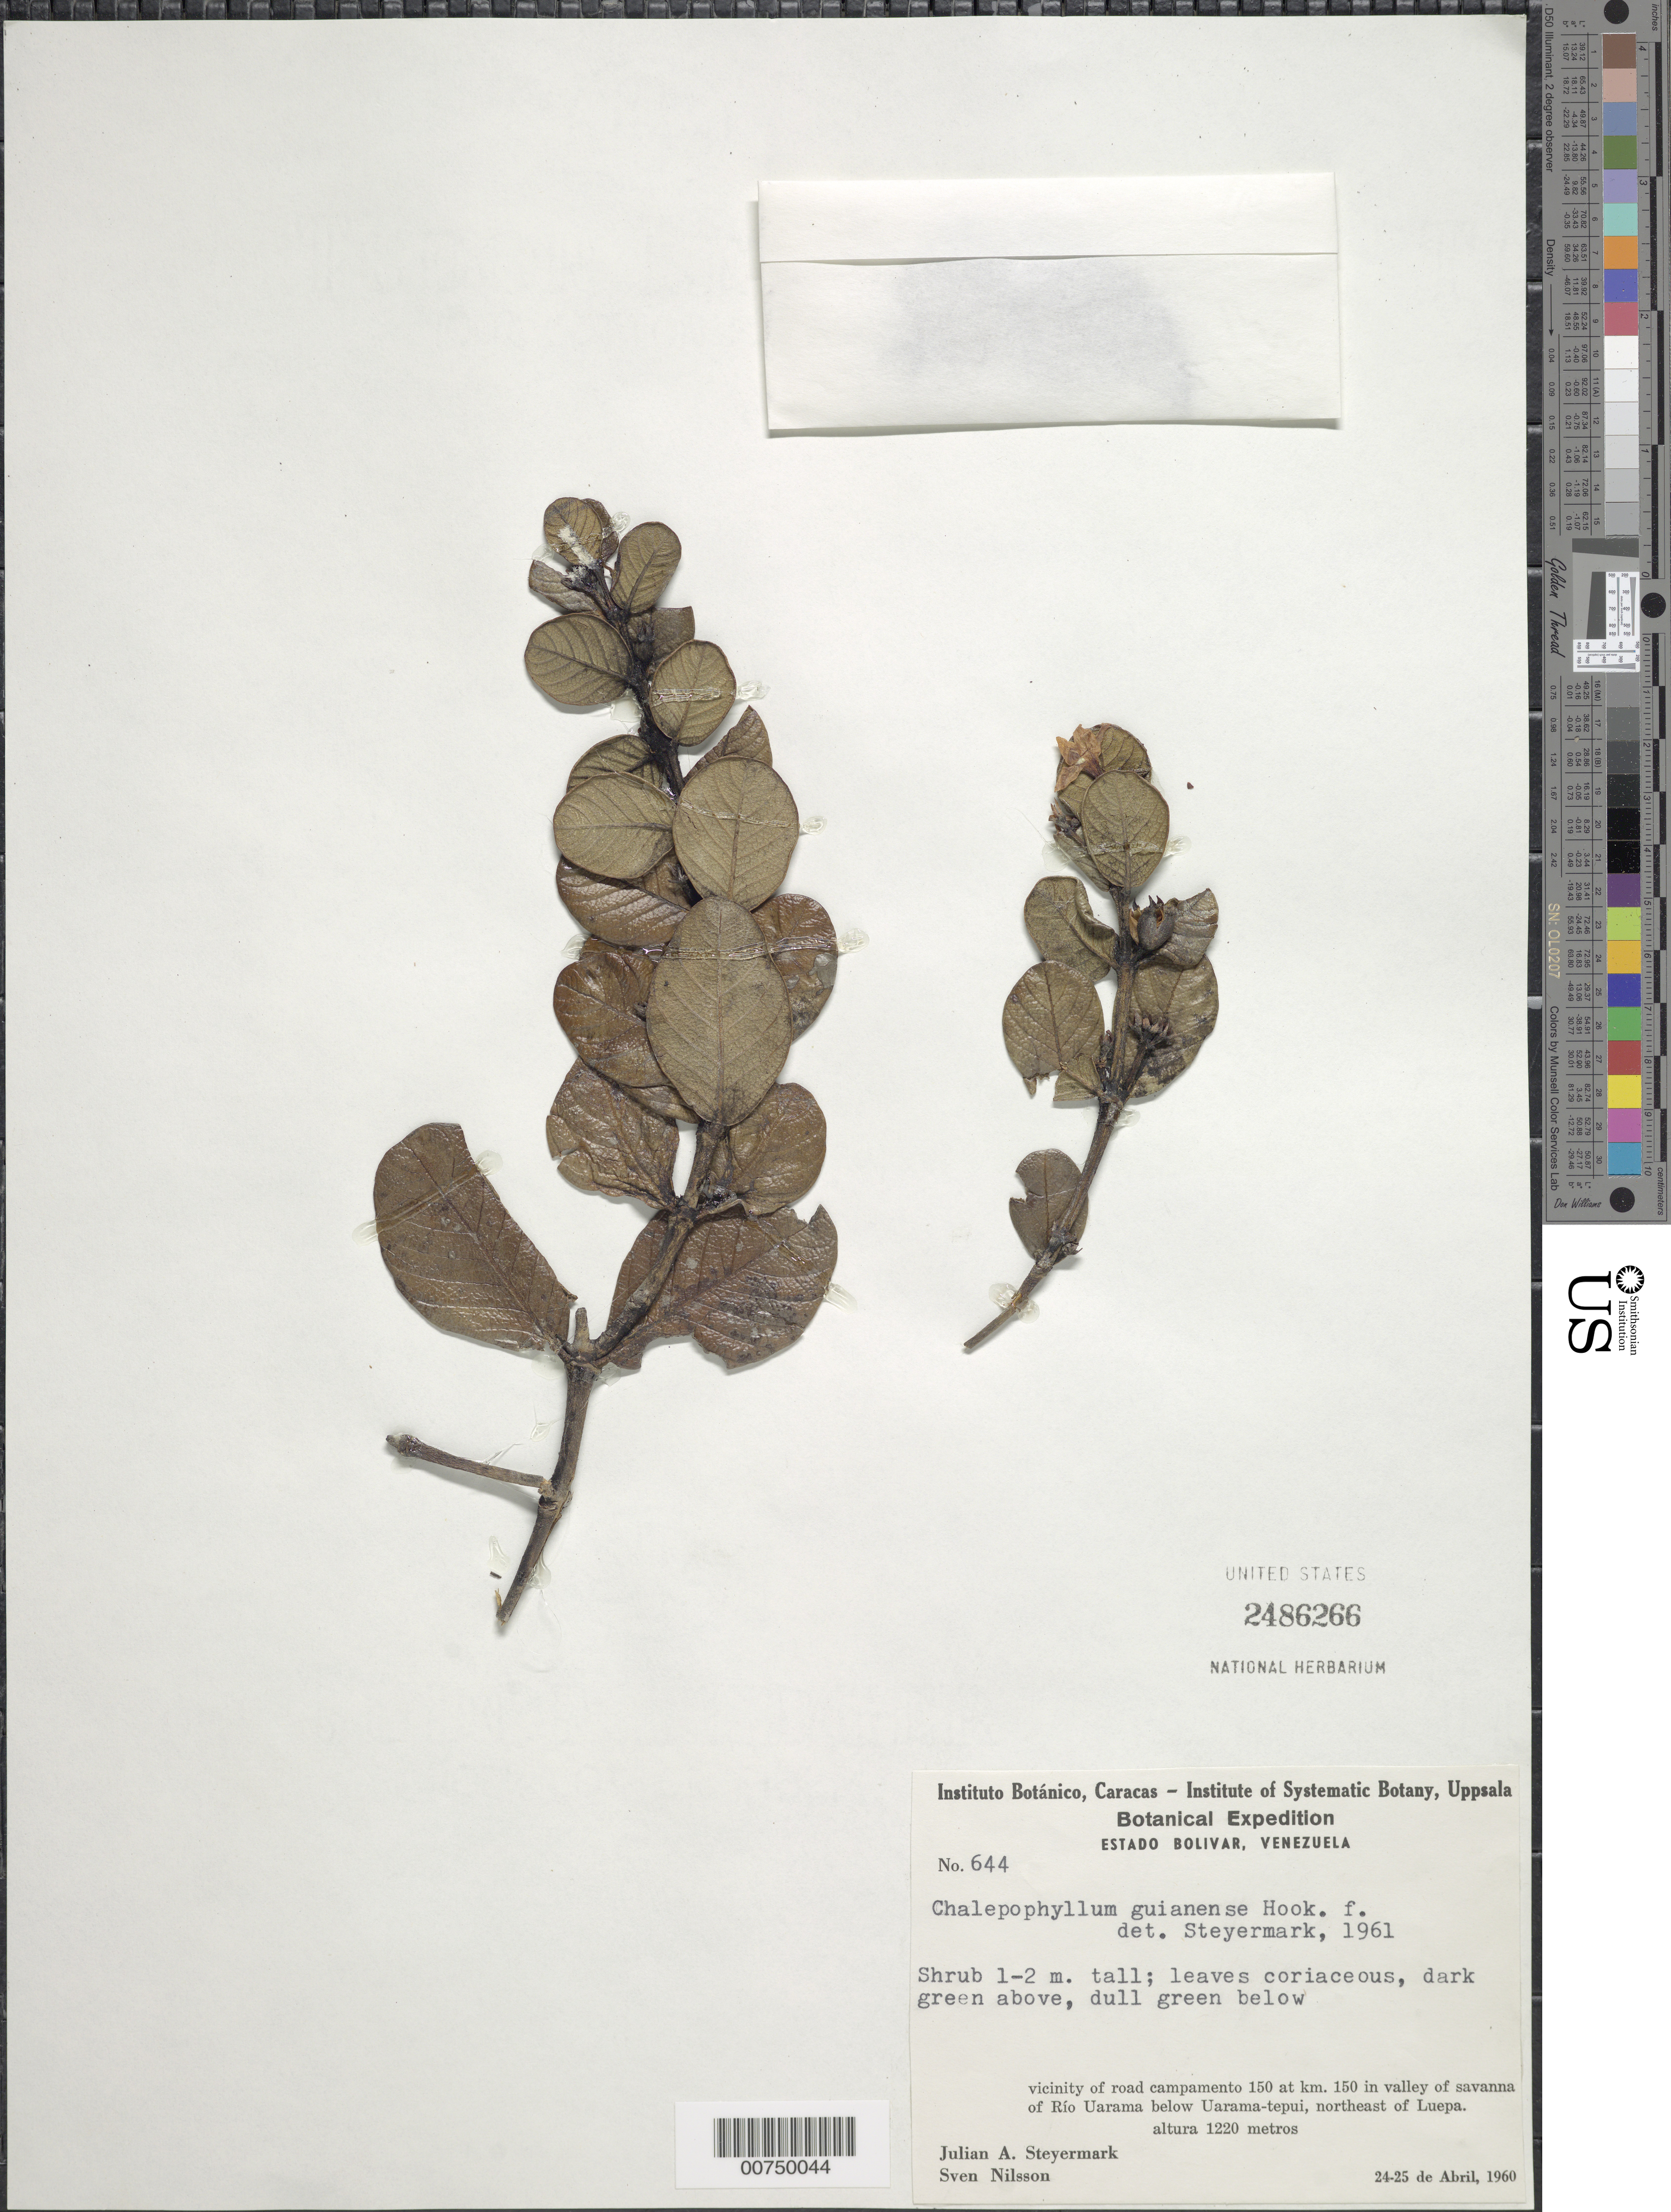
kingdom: Plantae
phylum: Tracheophyta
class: Magnoliopsida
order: Gentianales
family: Rubiaceae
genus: Chalepophyllum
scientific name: Chalepophyllum guianense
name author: Hook. f.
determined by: Steyermark, Julian A., (VEN)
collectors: J. Steyermark & S. Nilsson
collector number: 60 644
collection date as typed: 24-Apr-60 to 25-Apr-60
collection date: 1960-04-24/1960-04-25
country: Venezuela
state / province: Bolívar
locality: Río Uarama, below Uarama-tepuí, NE of Luepa, vic. of road campamento 150 at km 150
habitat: Valley of savanna of rio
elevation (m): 1220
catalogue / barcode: US 2486266